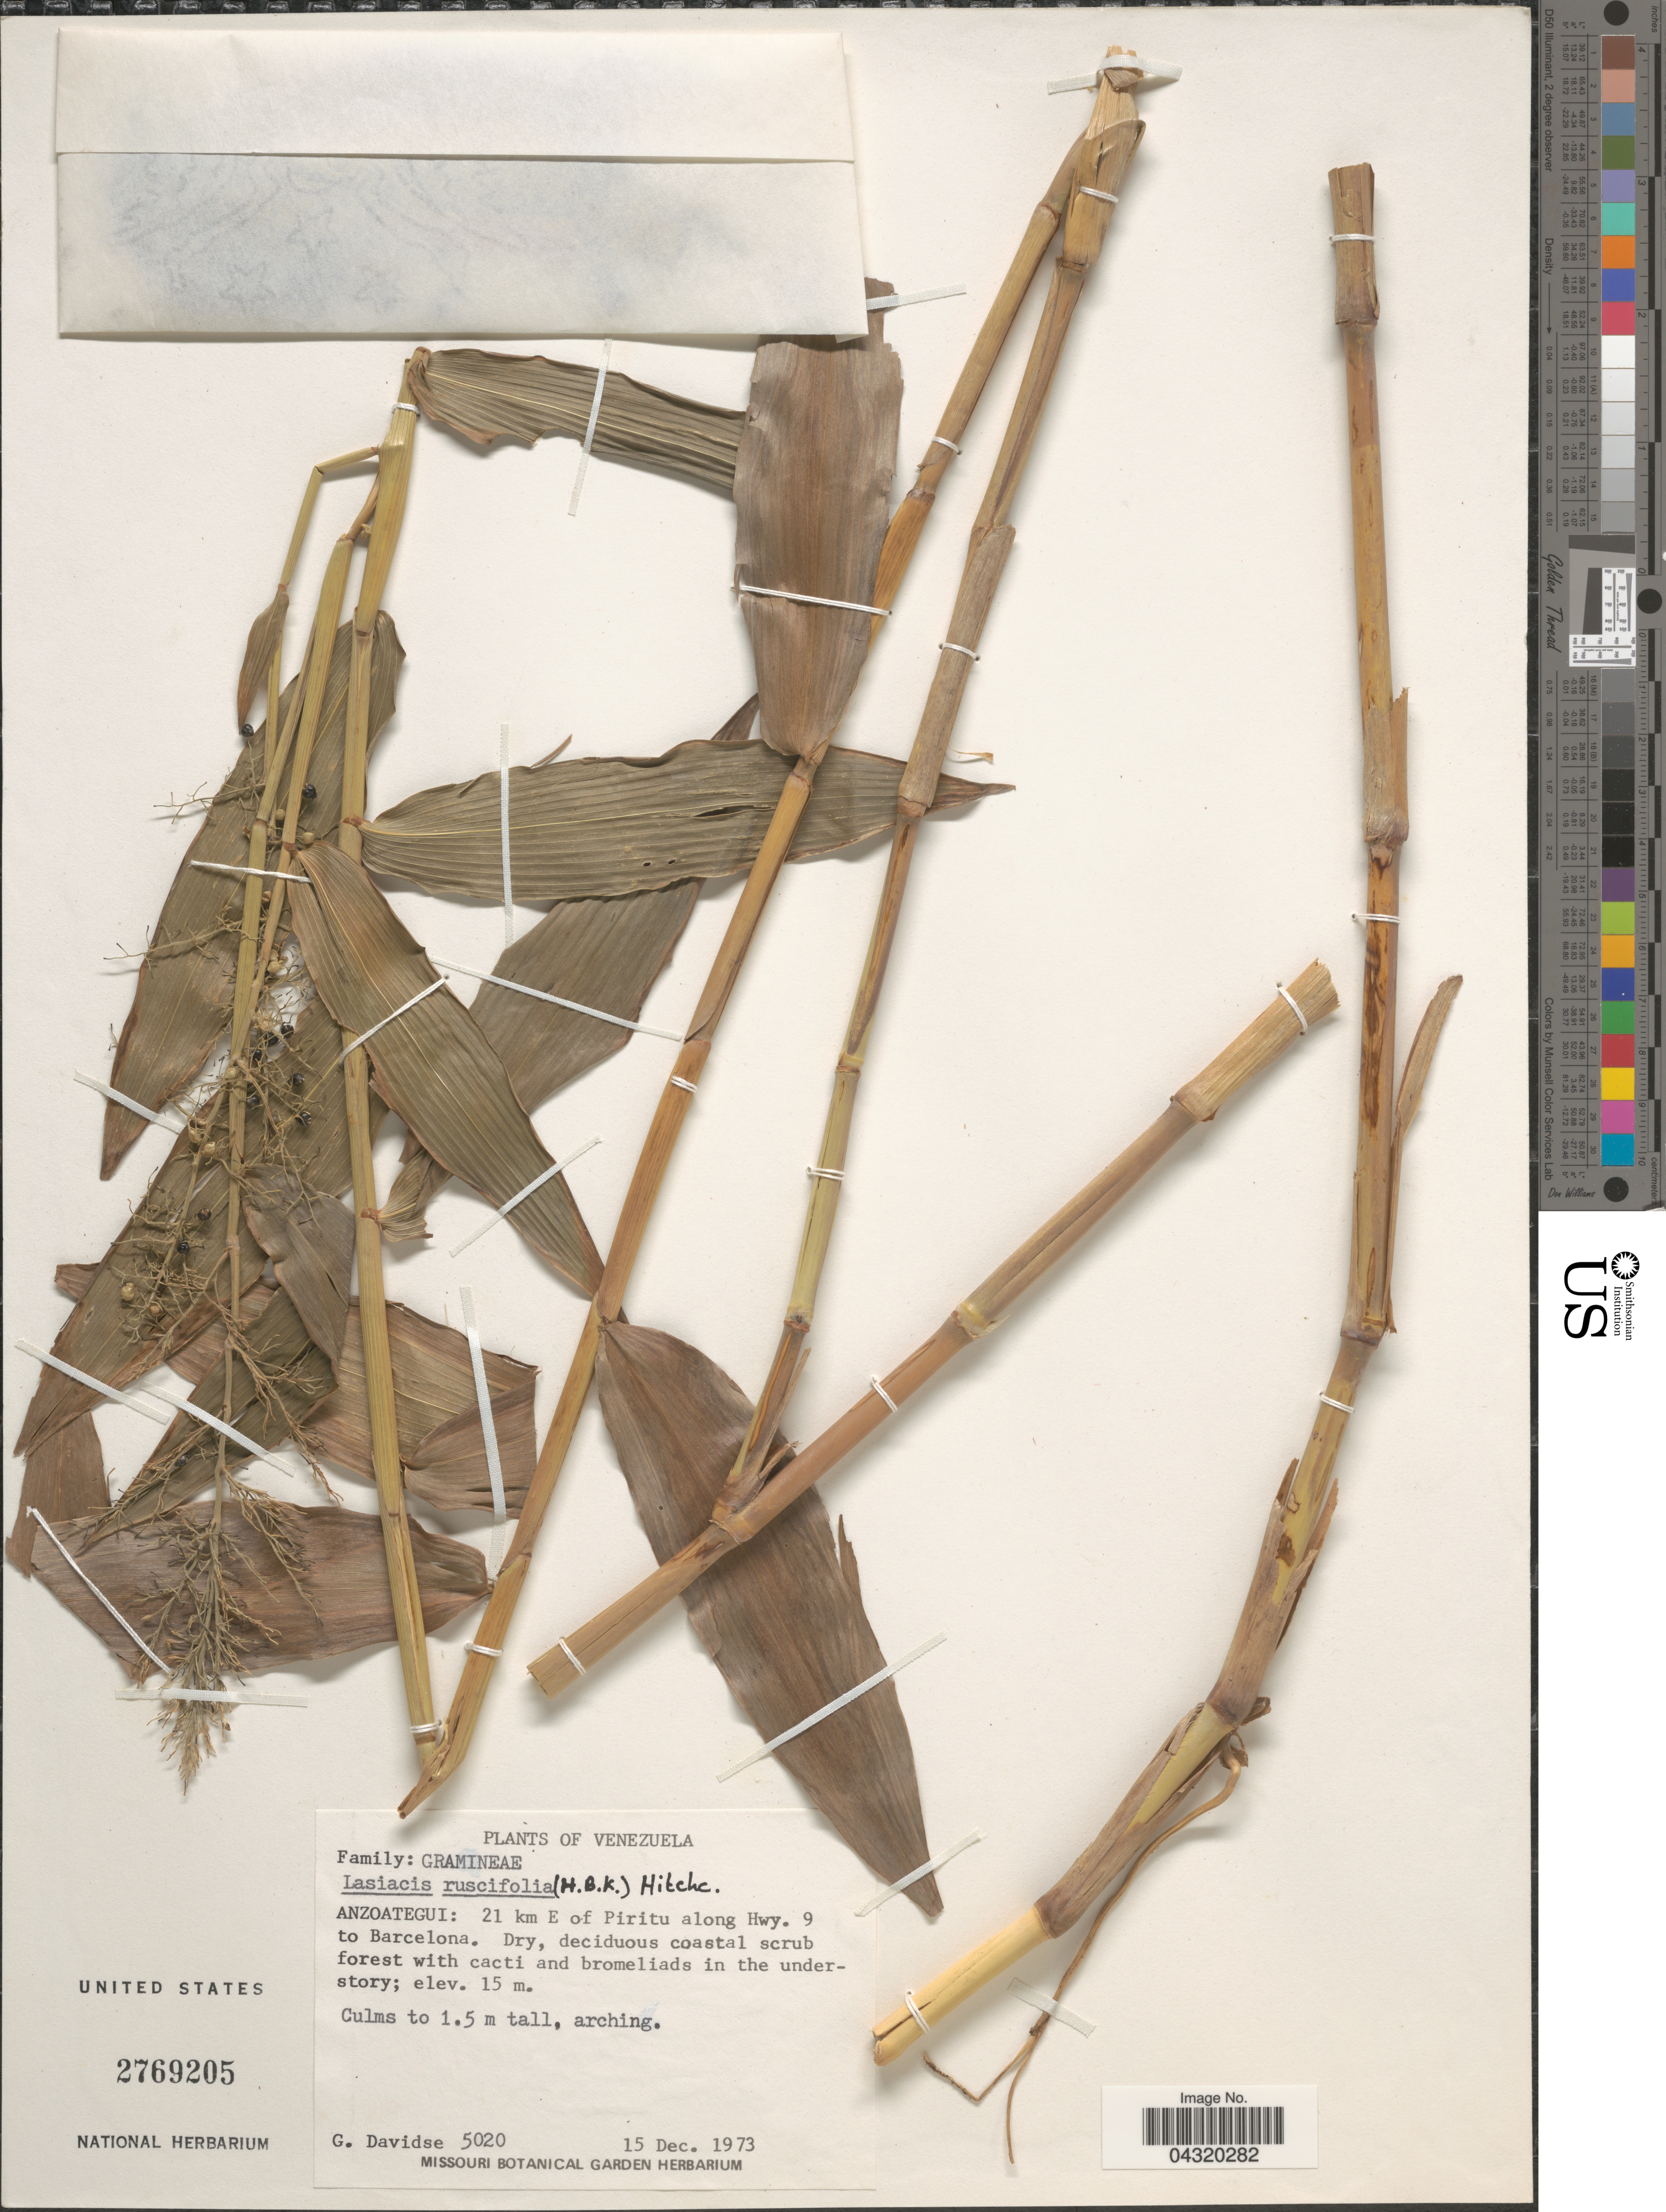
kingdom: Plantae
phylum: Tracheophyta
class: Liliopsida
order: Poales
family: Poaceae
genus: Lasiacis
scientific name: Lasiacis ruscifolia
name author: (Kunth) Hitchc.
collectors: G. Davidse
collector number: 5020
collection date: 1973-12-15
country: Venezuela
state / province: Anzoategui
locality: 21 km E of Piritu along Hwy. 9 to Barcelona.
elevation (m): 15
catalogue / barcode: US 2769205